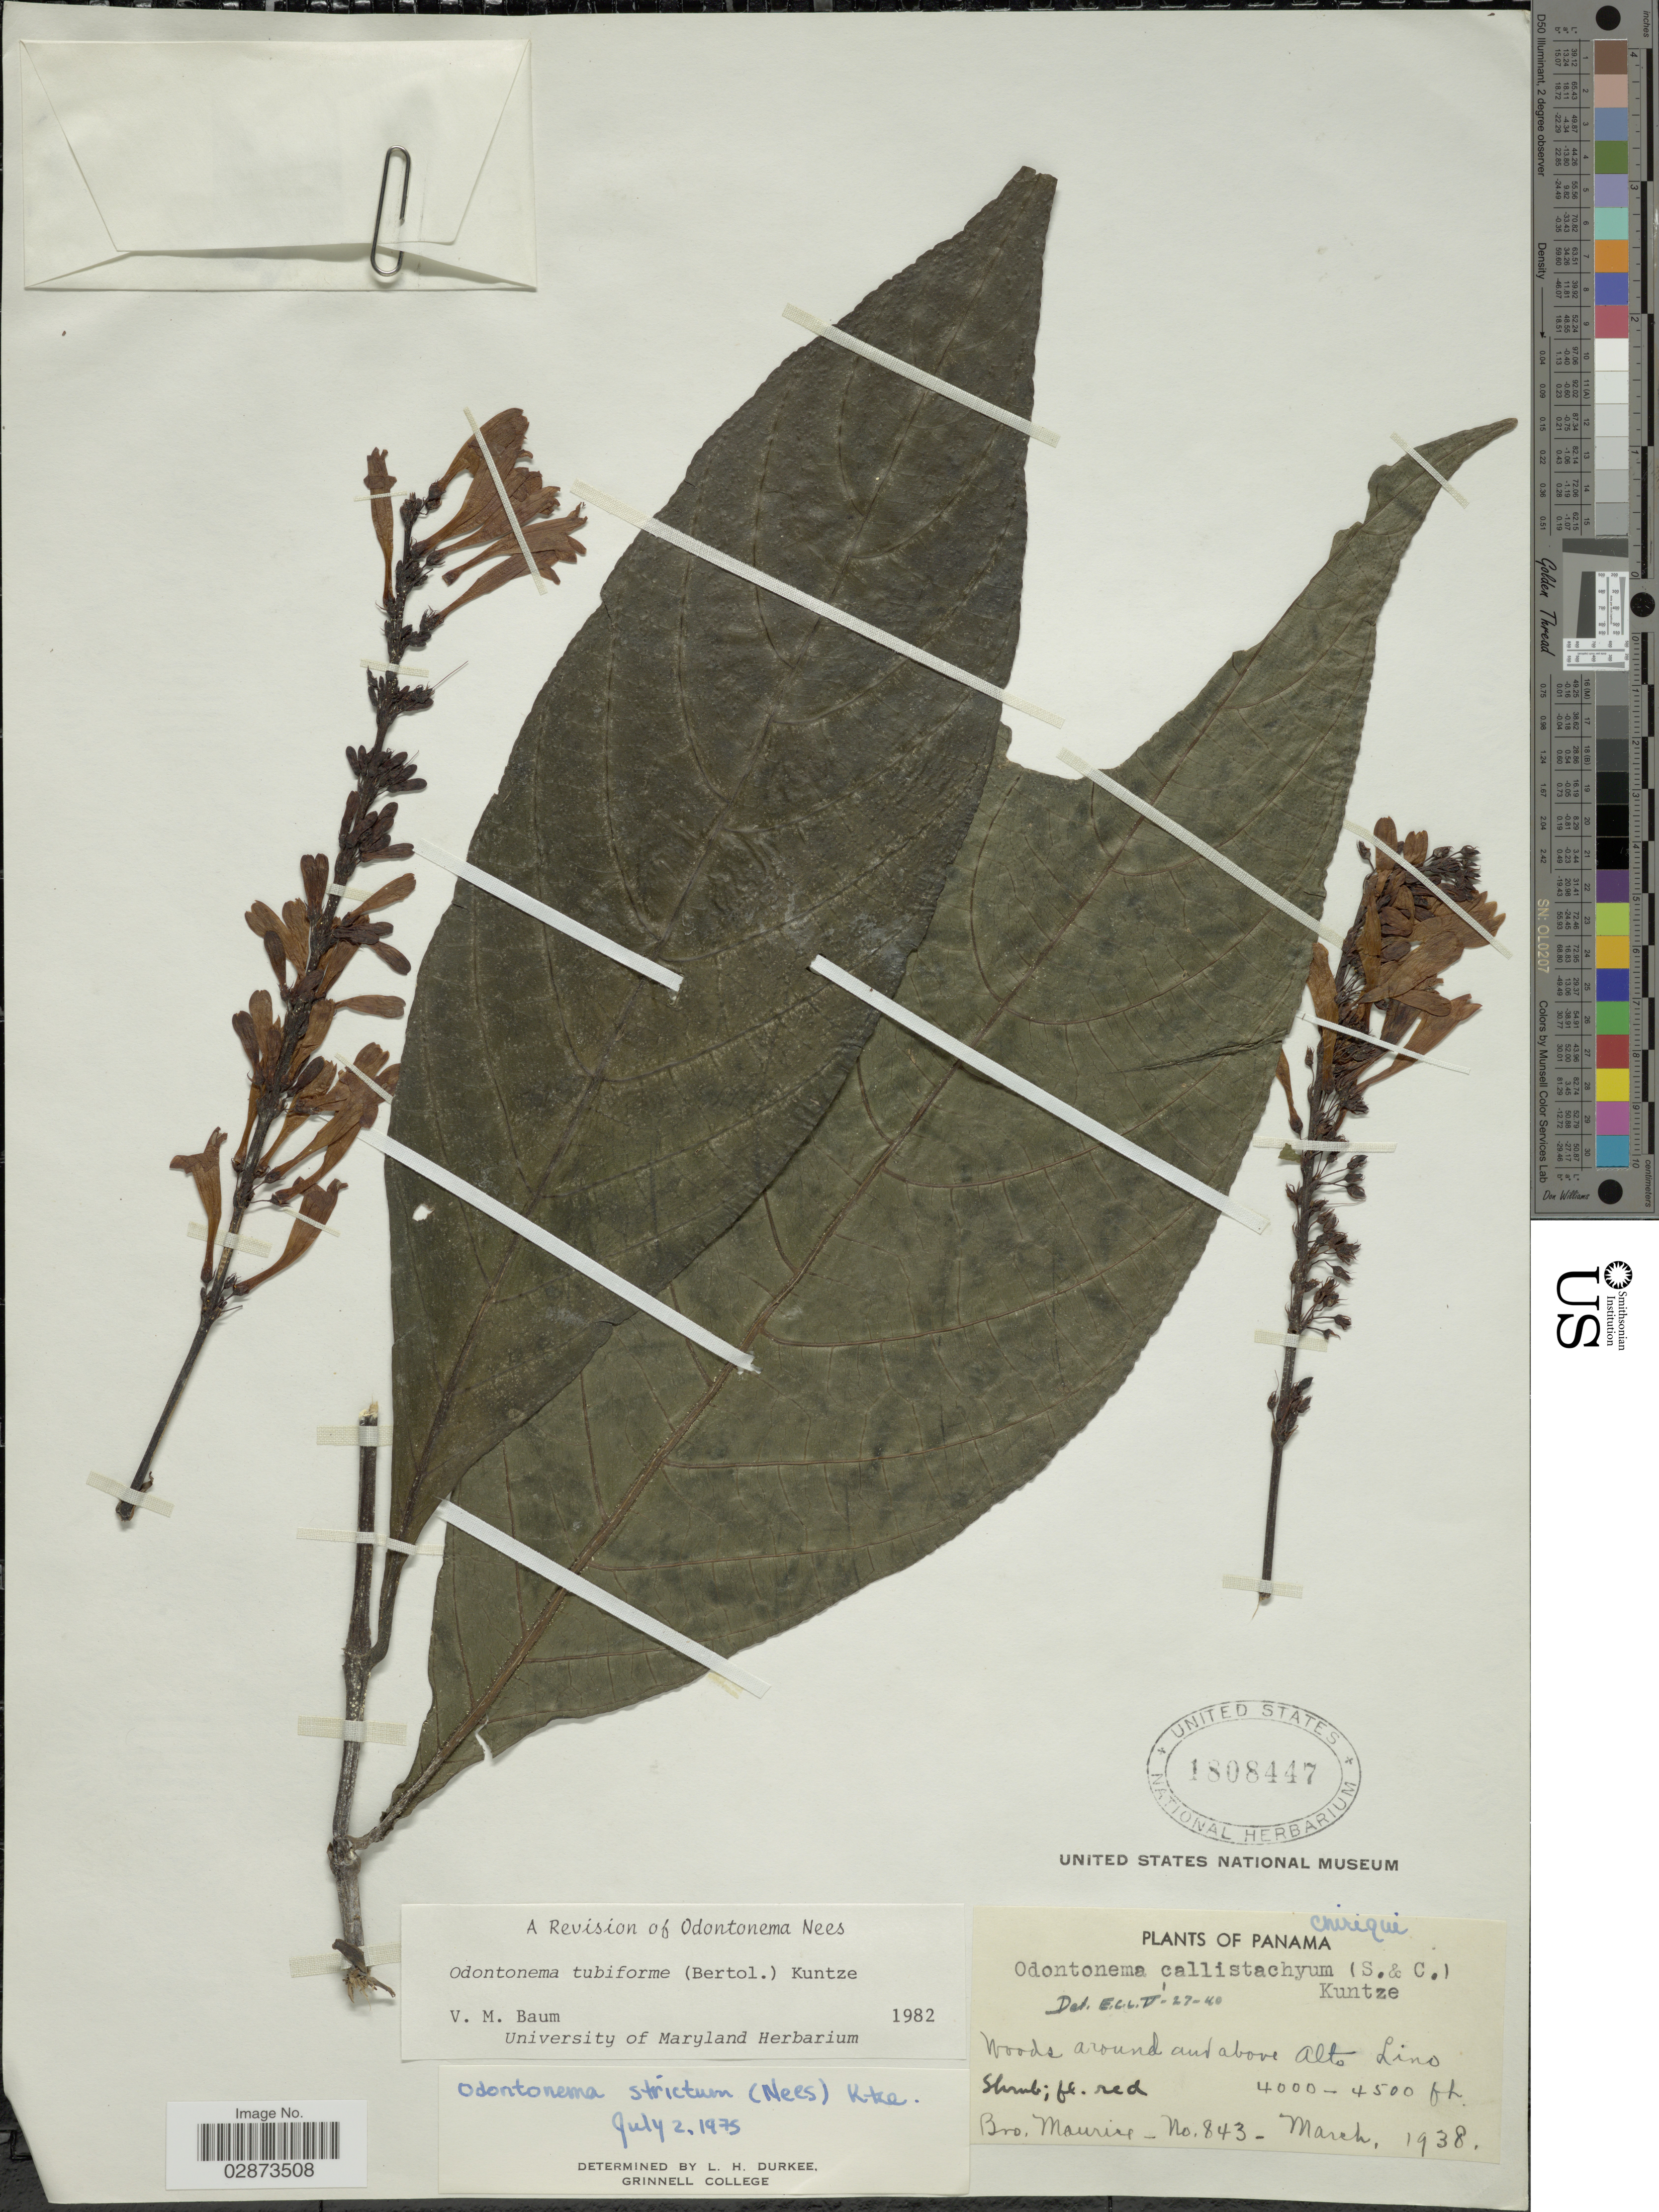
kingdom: Plantae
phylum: Tracheophyta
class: Magnoliopsida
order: Lamiales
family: Acanthaceae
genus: Odontonema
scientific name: Odontonema tubaeforme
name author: (Bertol.) Kuntze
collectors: B. Maurice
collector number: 843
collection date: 1938-03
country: Panama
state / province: Chiriqui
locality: Woods around and above Alto Lino.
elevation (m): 1219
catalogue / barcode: US 1808447